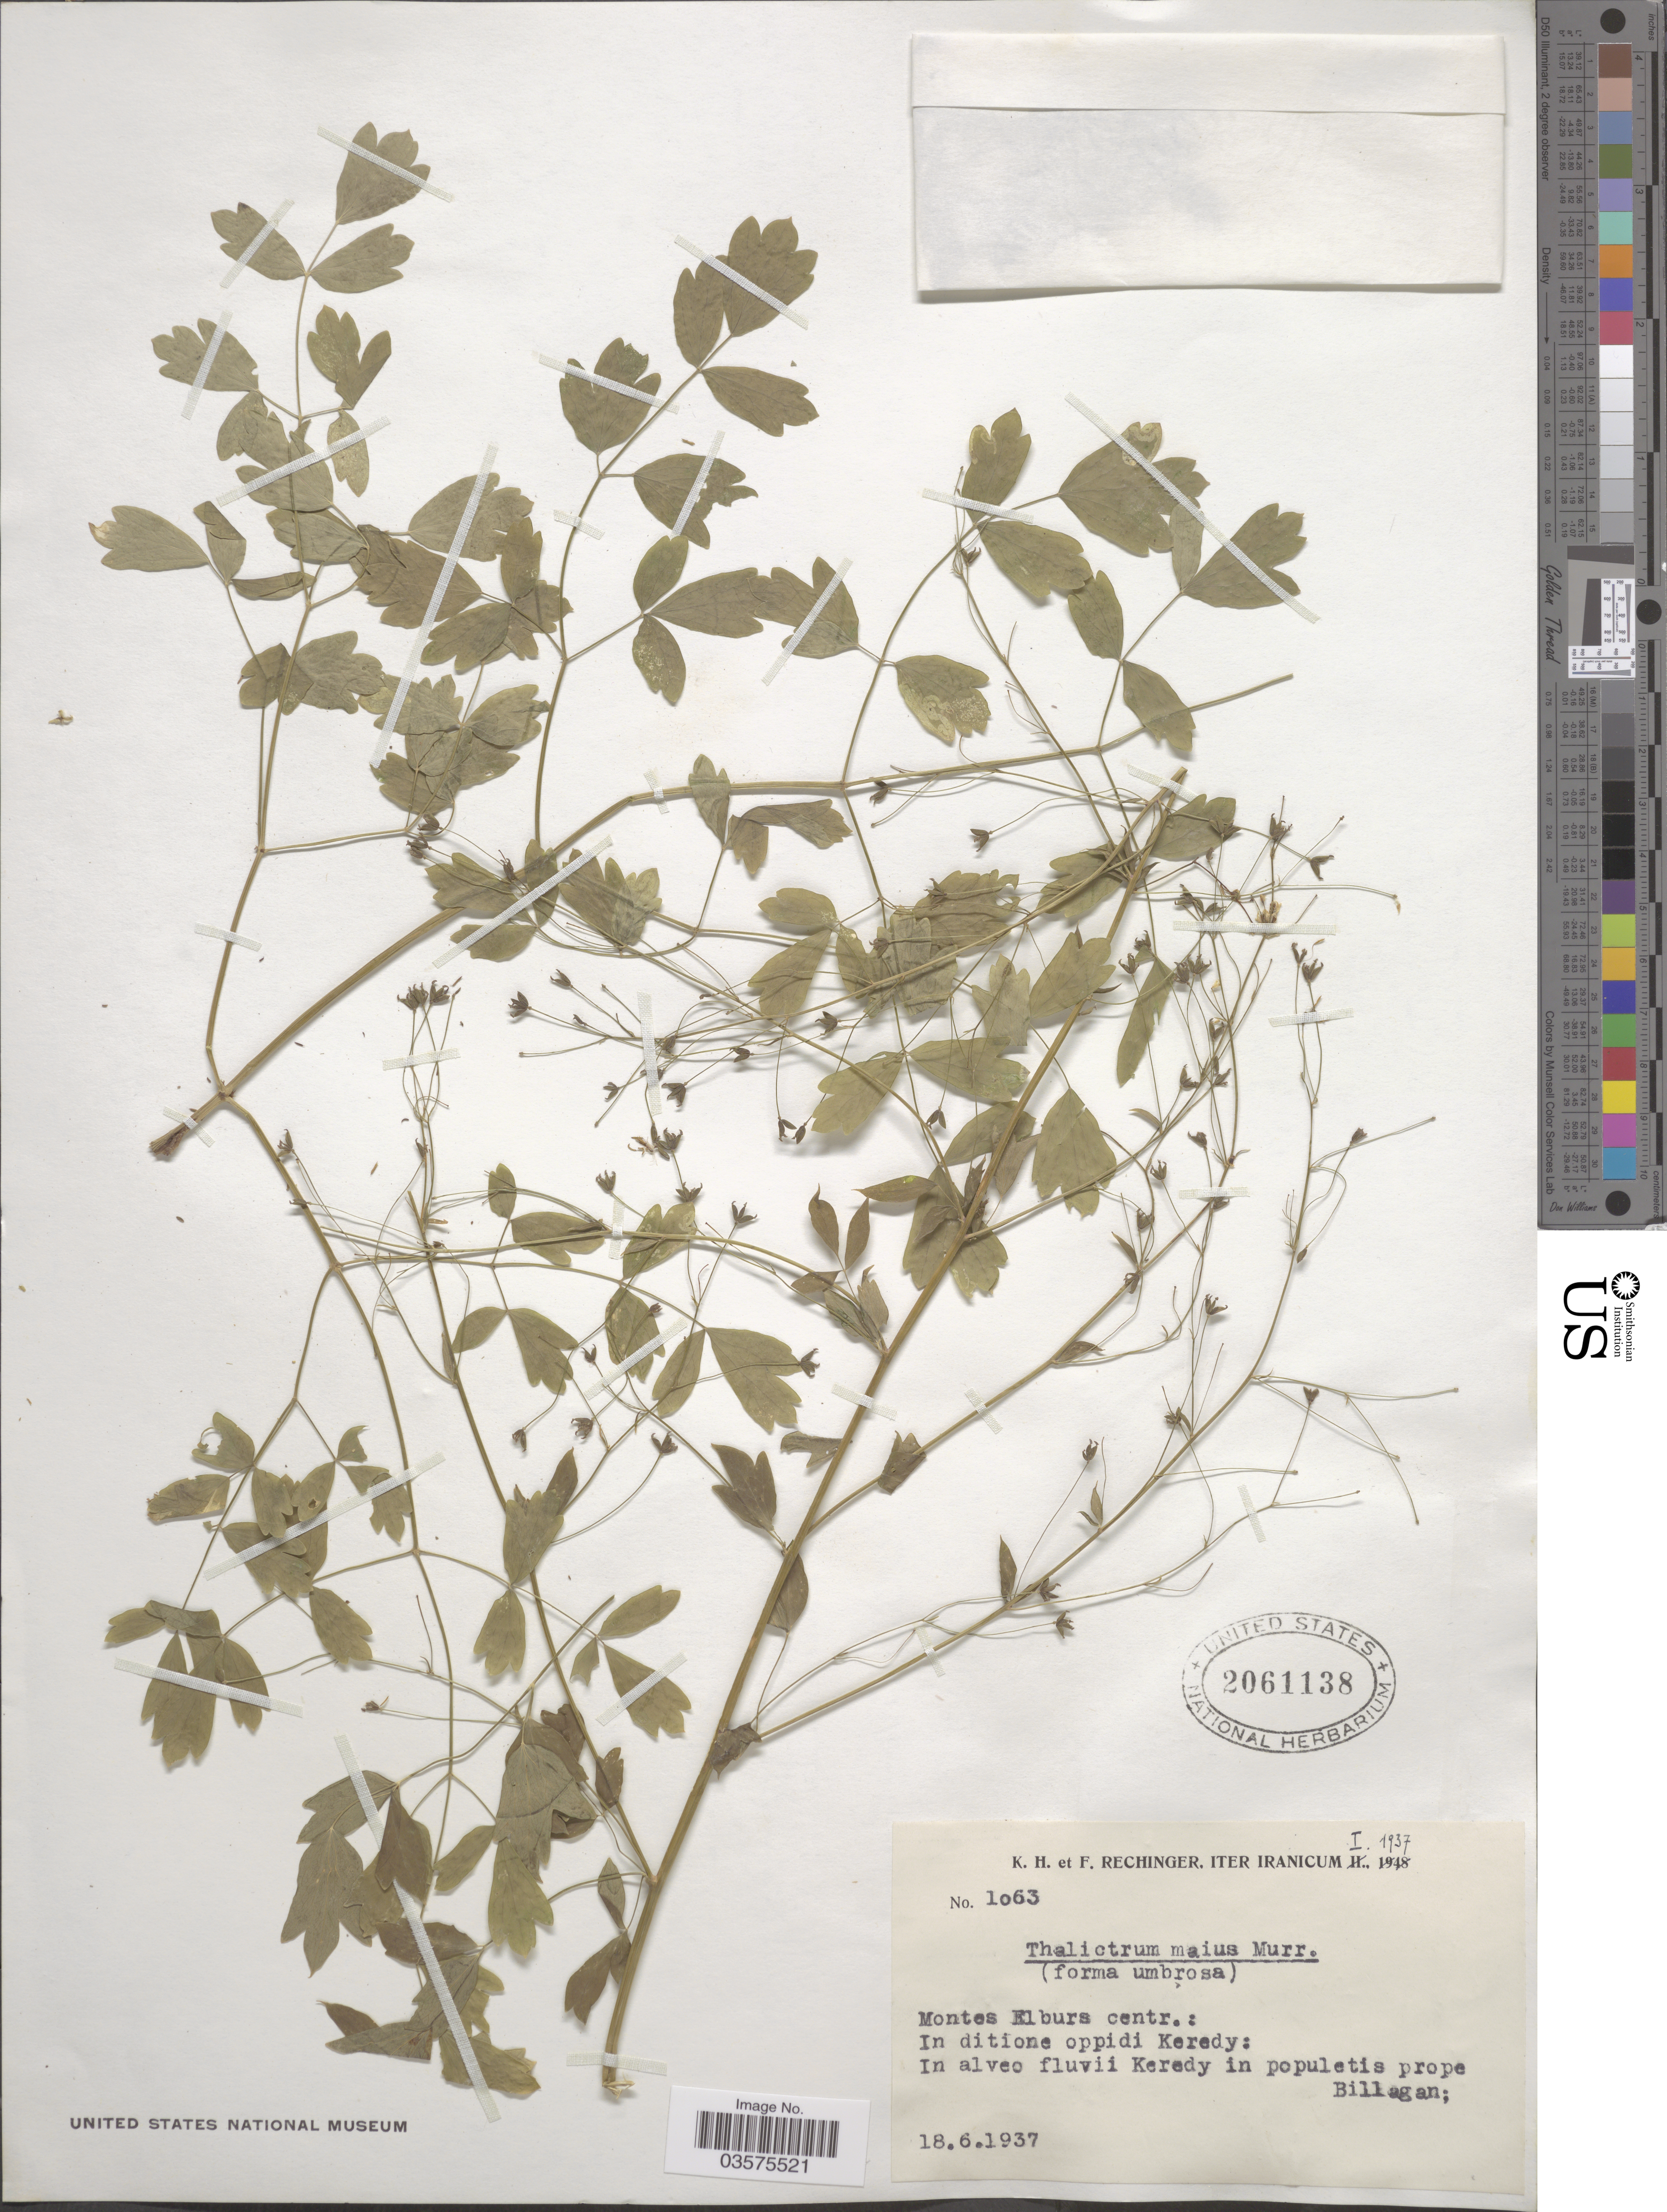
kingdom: Plantae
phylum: Tracheophyta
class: Magnoliopsida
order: Ranunculales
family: Ranunculaceae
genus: Thalictrum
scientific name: Thalictrum majus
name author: Crantz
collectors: K. Rechinger & F. Rechinger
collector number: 1063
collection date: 1937-06-18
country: Iran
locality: Montes Elburs centr.: In ditione oppidi Keredy: Billagan.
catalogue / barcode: US 2061138